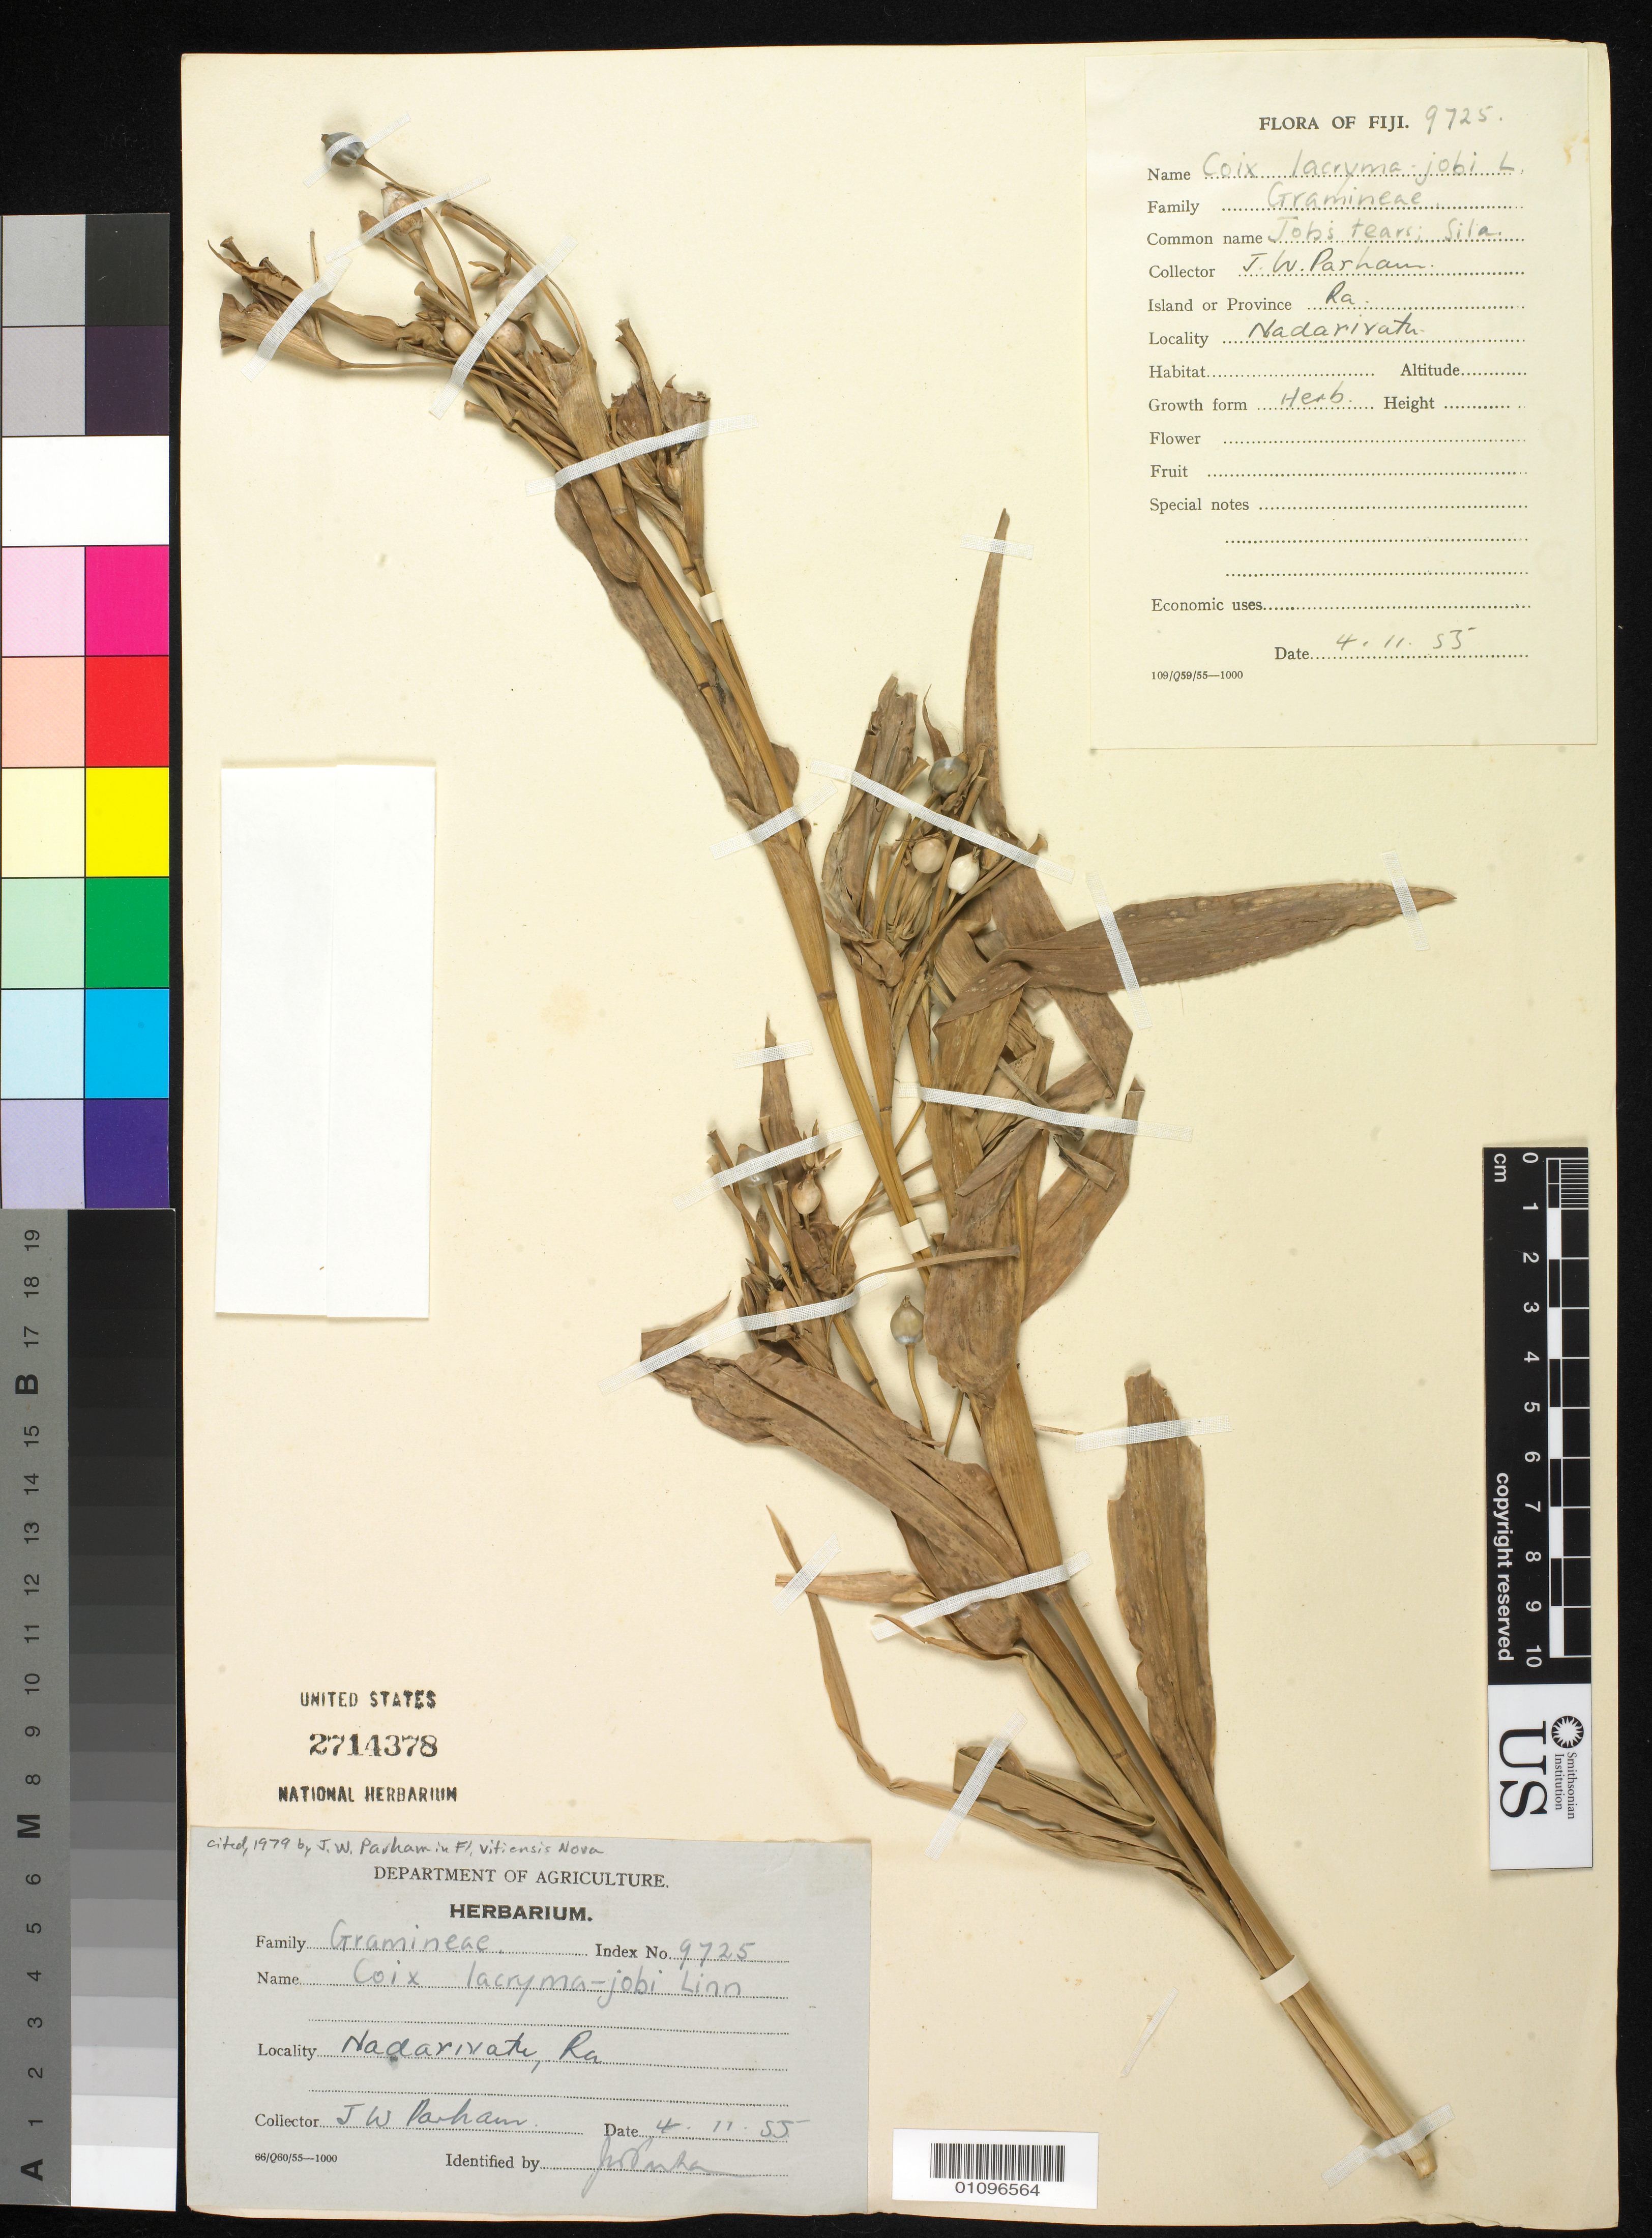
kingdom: Plantae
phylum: Tracheophyta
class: Liliopsida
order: Poales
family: Poaceae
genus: Coix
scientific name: Coix lacryma-jobi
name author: L.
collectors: J. Parham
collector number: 9725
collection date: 1955-11-04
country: Fiji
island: Viti Levu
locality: Nadarivatu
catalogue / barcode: US 2714378